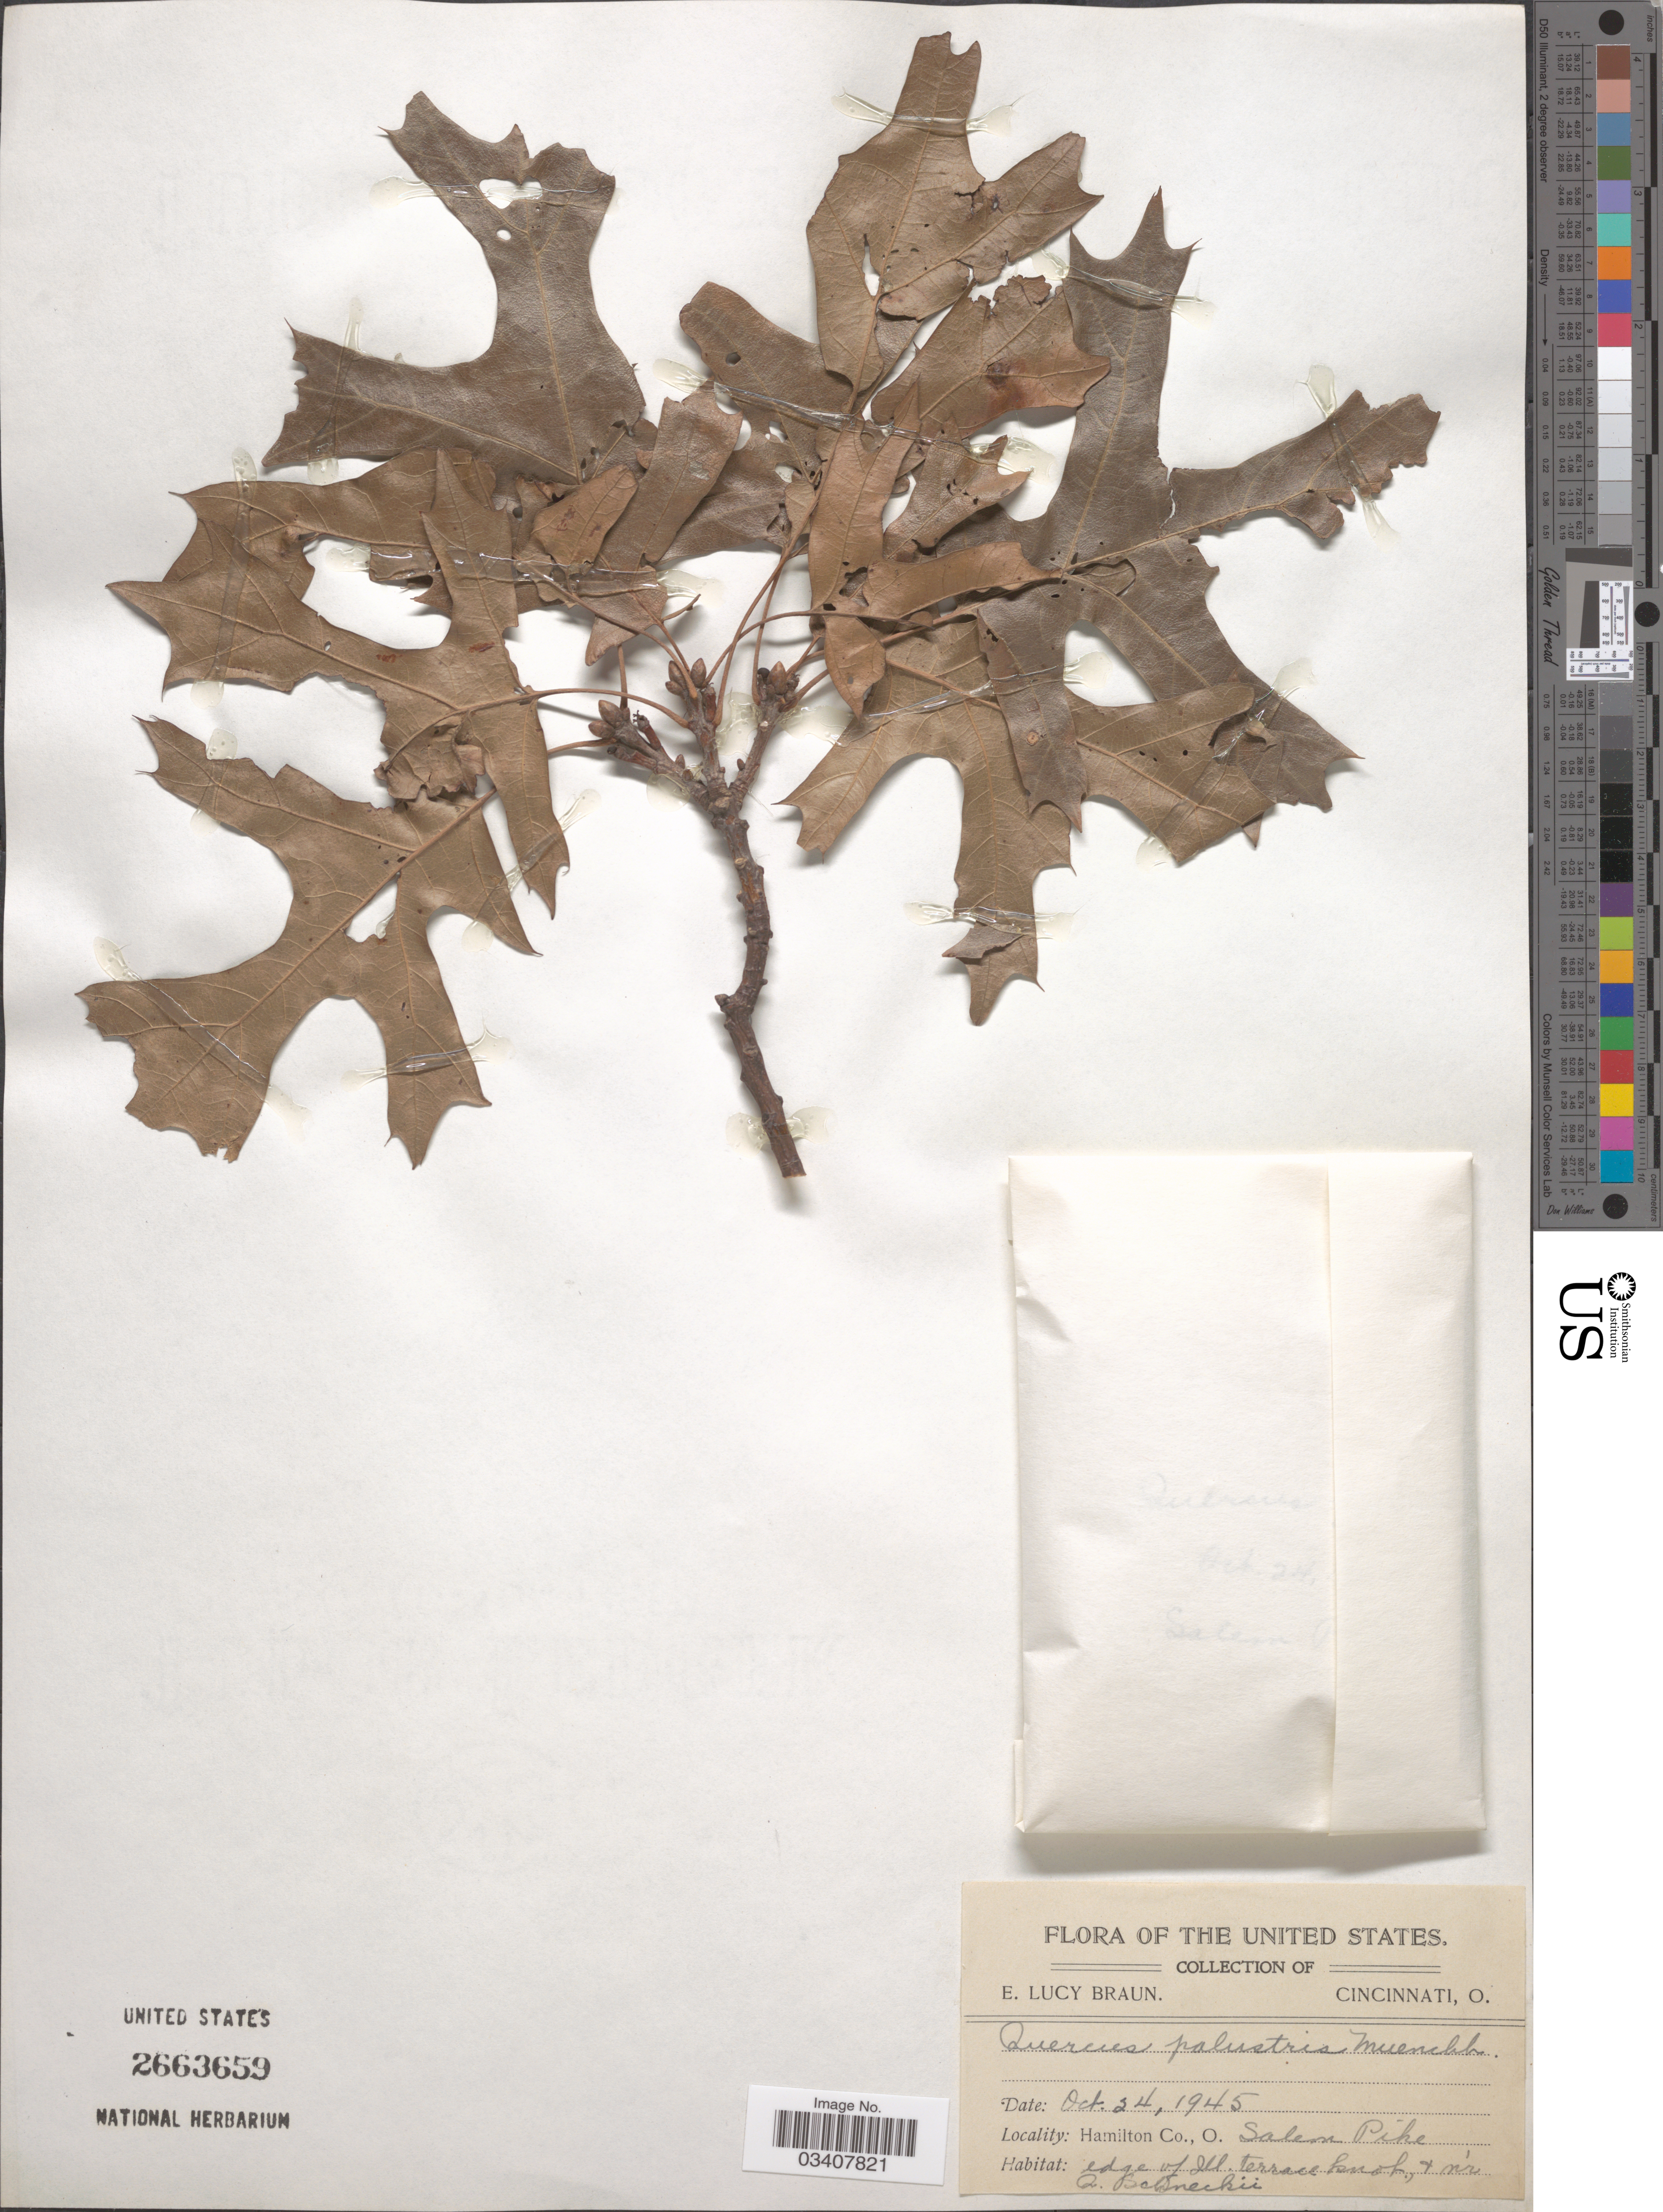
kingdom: Plantae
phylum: Tracheophyta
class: Magnoliopsida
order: Fagales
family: Fagaceae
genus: Quercus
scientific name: Quercus palustris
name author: Münchh.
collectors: E. L. Braun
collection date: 1945-10-24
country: United States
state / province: Ohio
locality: Hamilton Co. Salem Pike.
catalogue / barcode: US 2663659